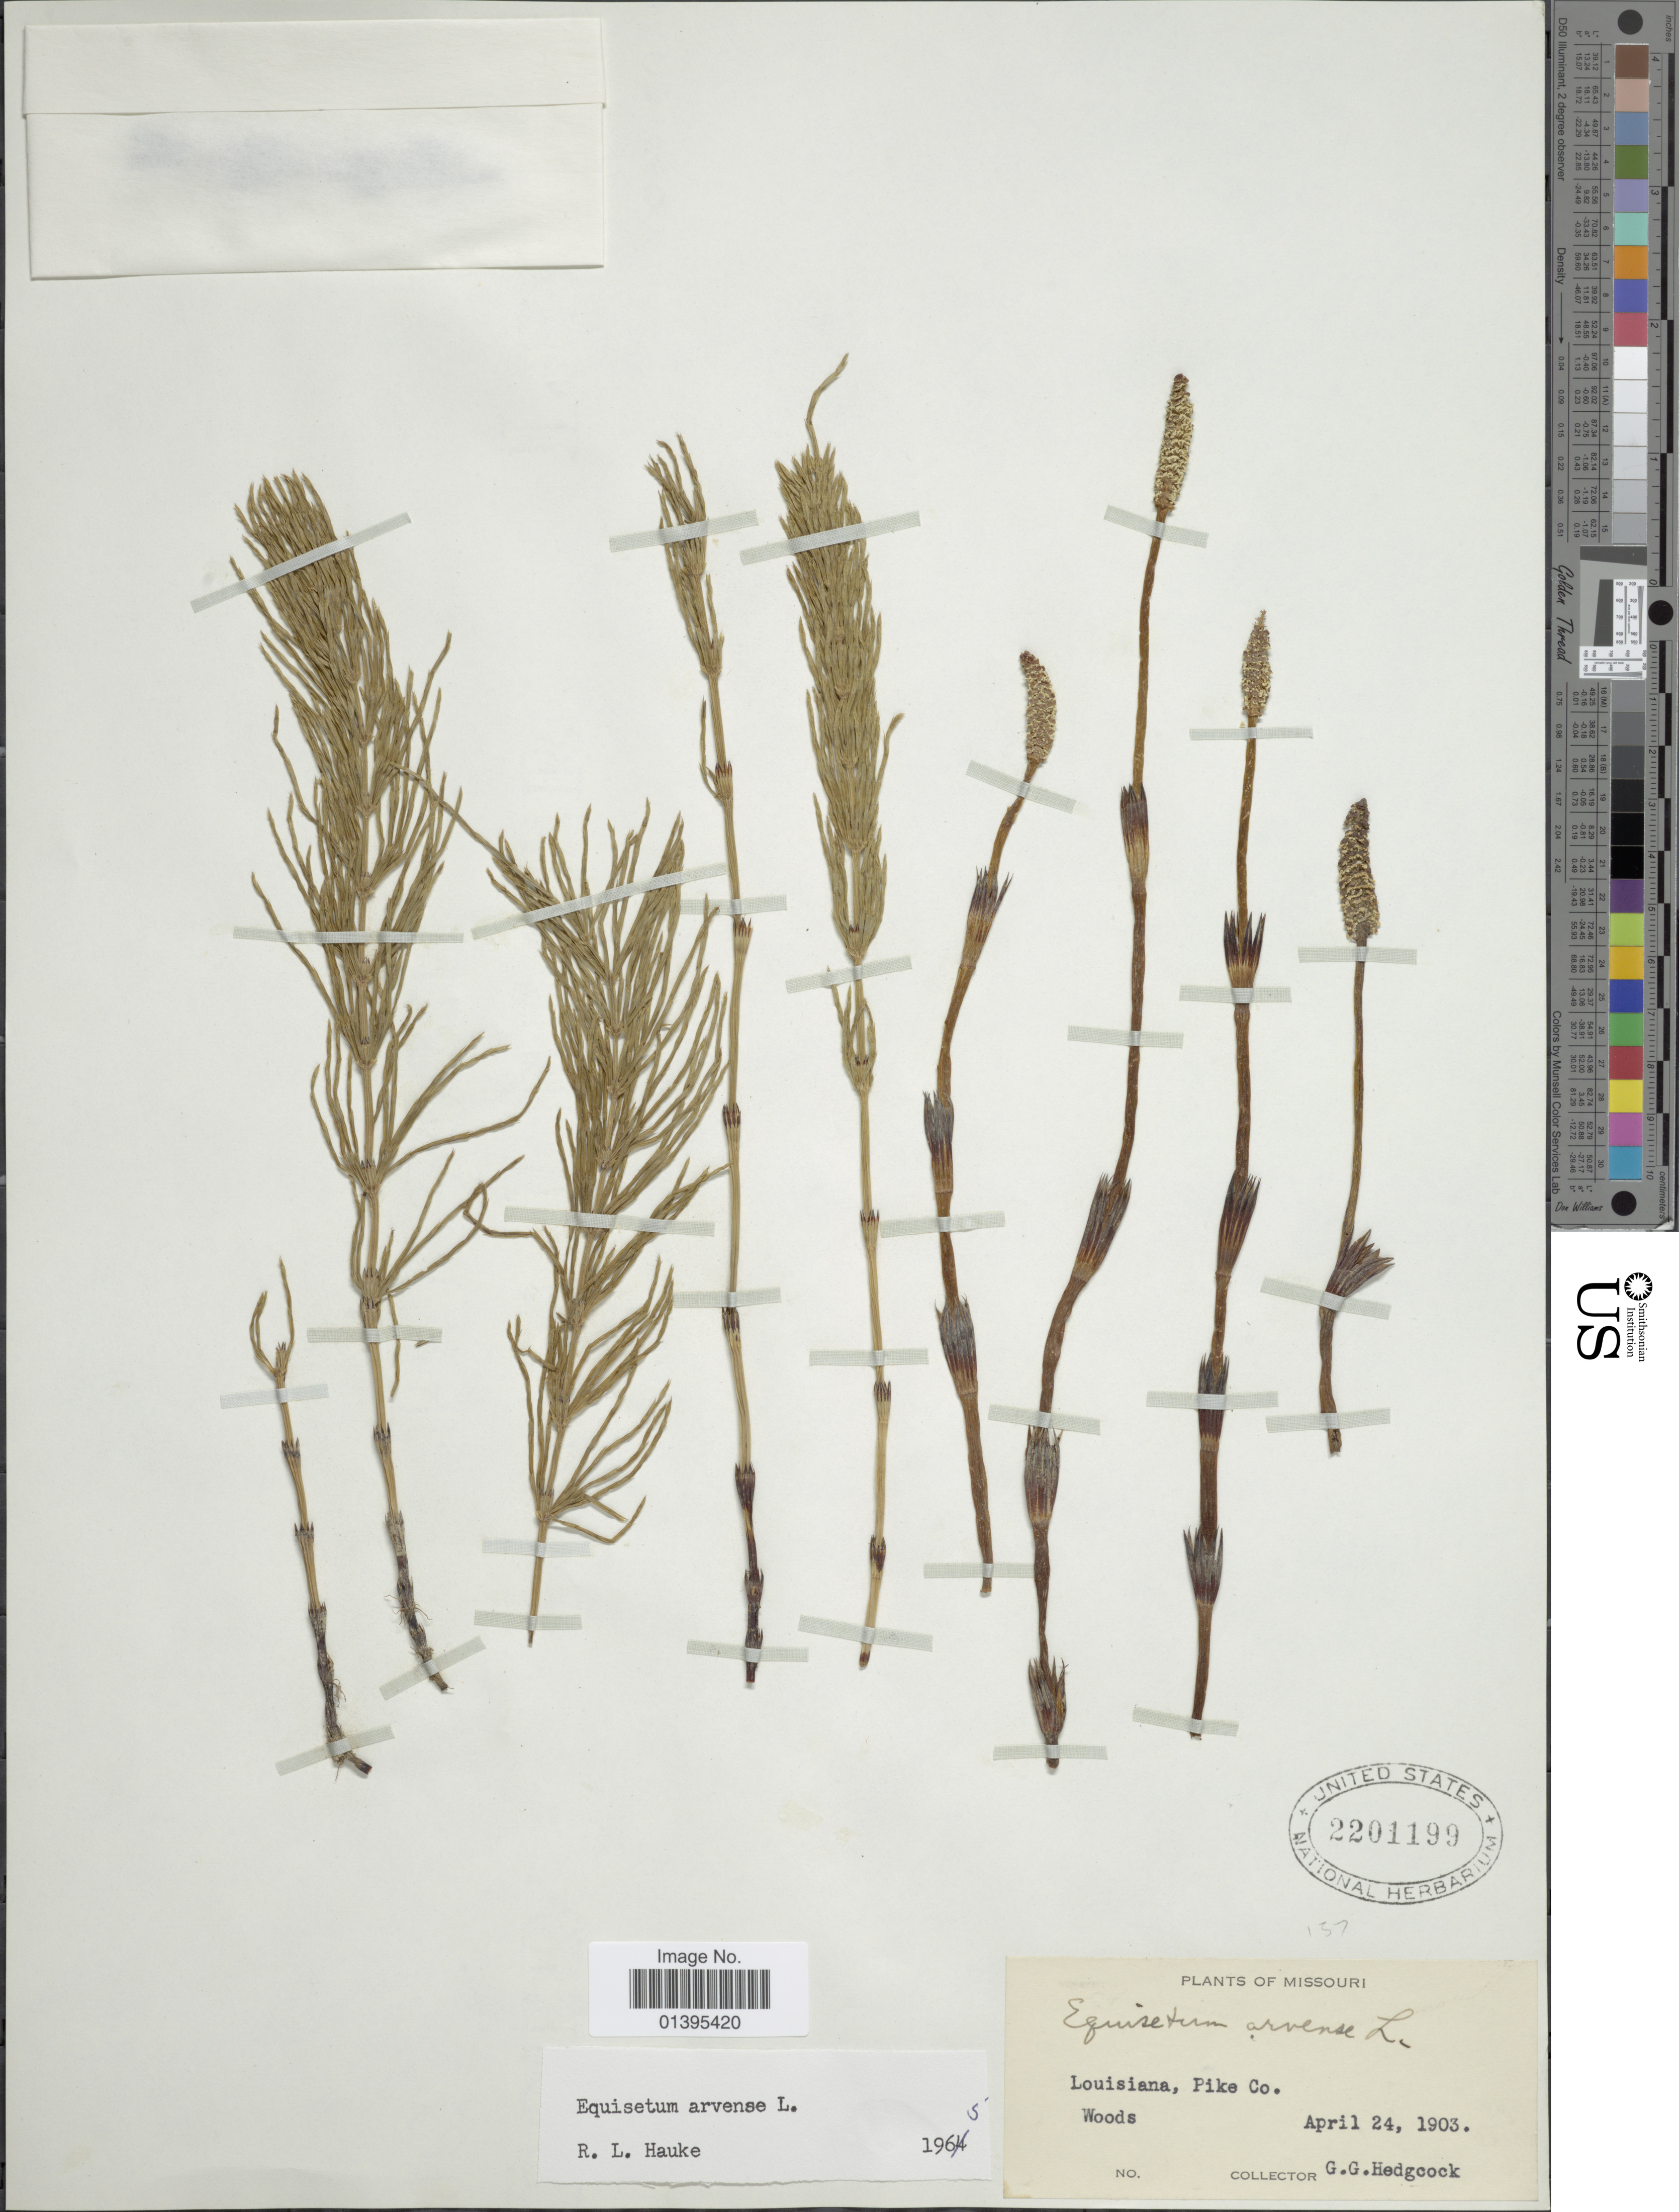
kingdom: Plantae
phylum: Tracheophyta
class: Polypodiopsida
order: Equisetales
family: Equisetaceae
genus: Equisetum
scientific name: Equisetum arvense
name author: L.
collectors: G. Hedgcock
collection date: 1903-04-24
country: United States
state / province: Missouri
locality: Louisiana, Pike Co.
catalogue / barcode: US 2201199